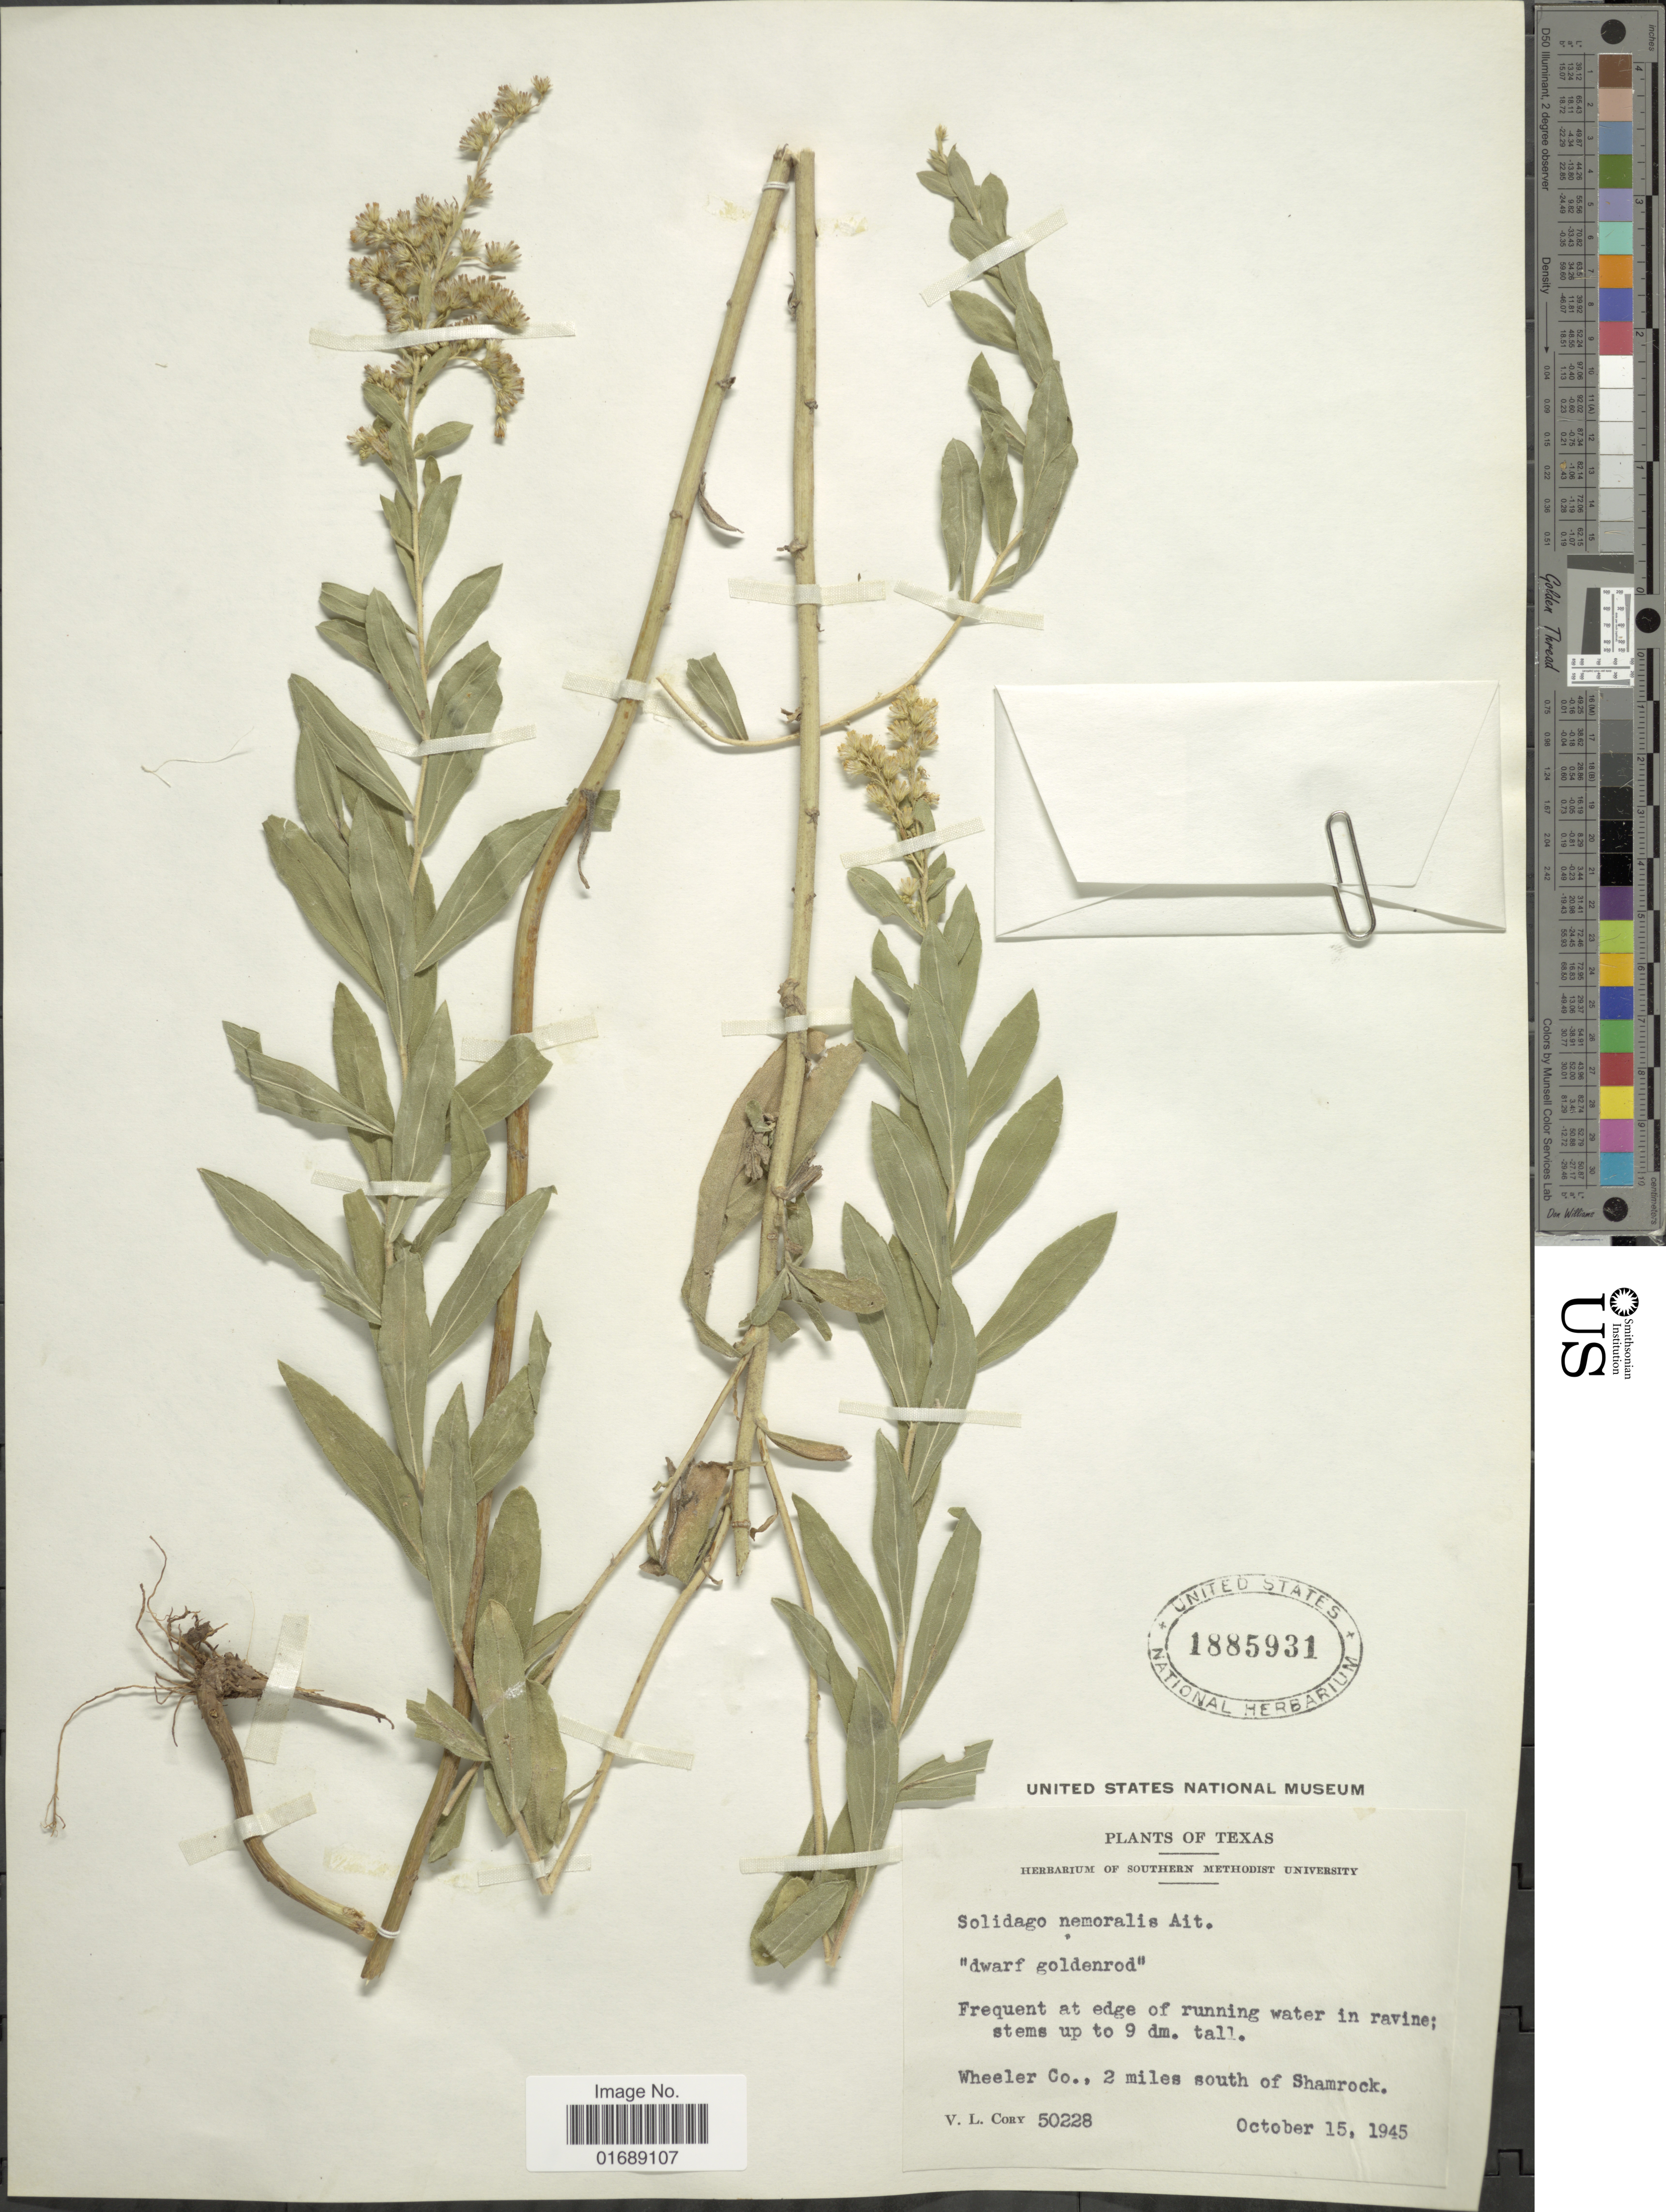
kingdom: Plantae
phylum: Tracheophyta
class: Magnoliopsida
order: Asterales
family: Asteraceae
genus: Solidago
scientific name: Solidago nemoralis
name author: Aiton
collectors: V. Cory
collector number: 50228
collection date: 1945-10-15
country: United States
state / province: Texas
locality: Wheeler Co., 2 miles south of Shamrock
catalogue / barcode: US 1885931